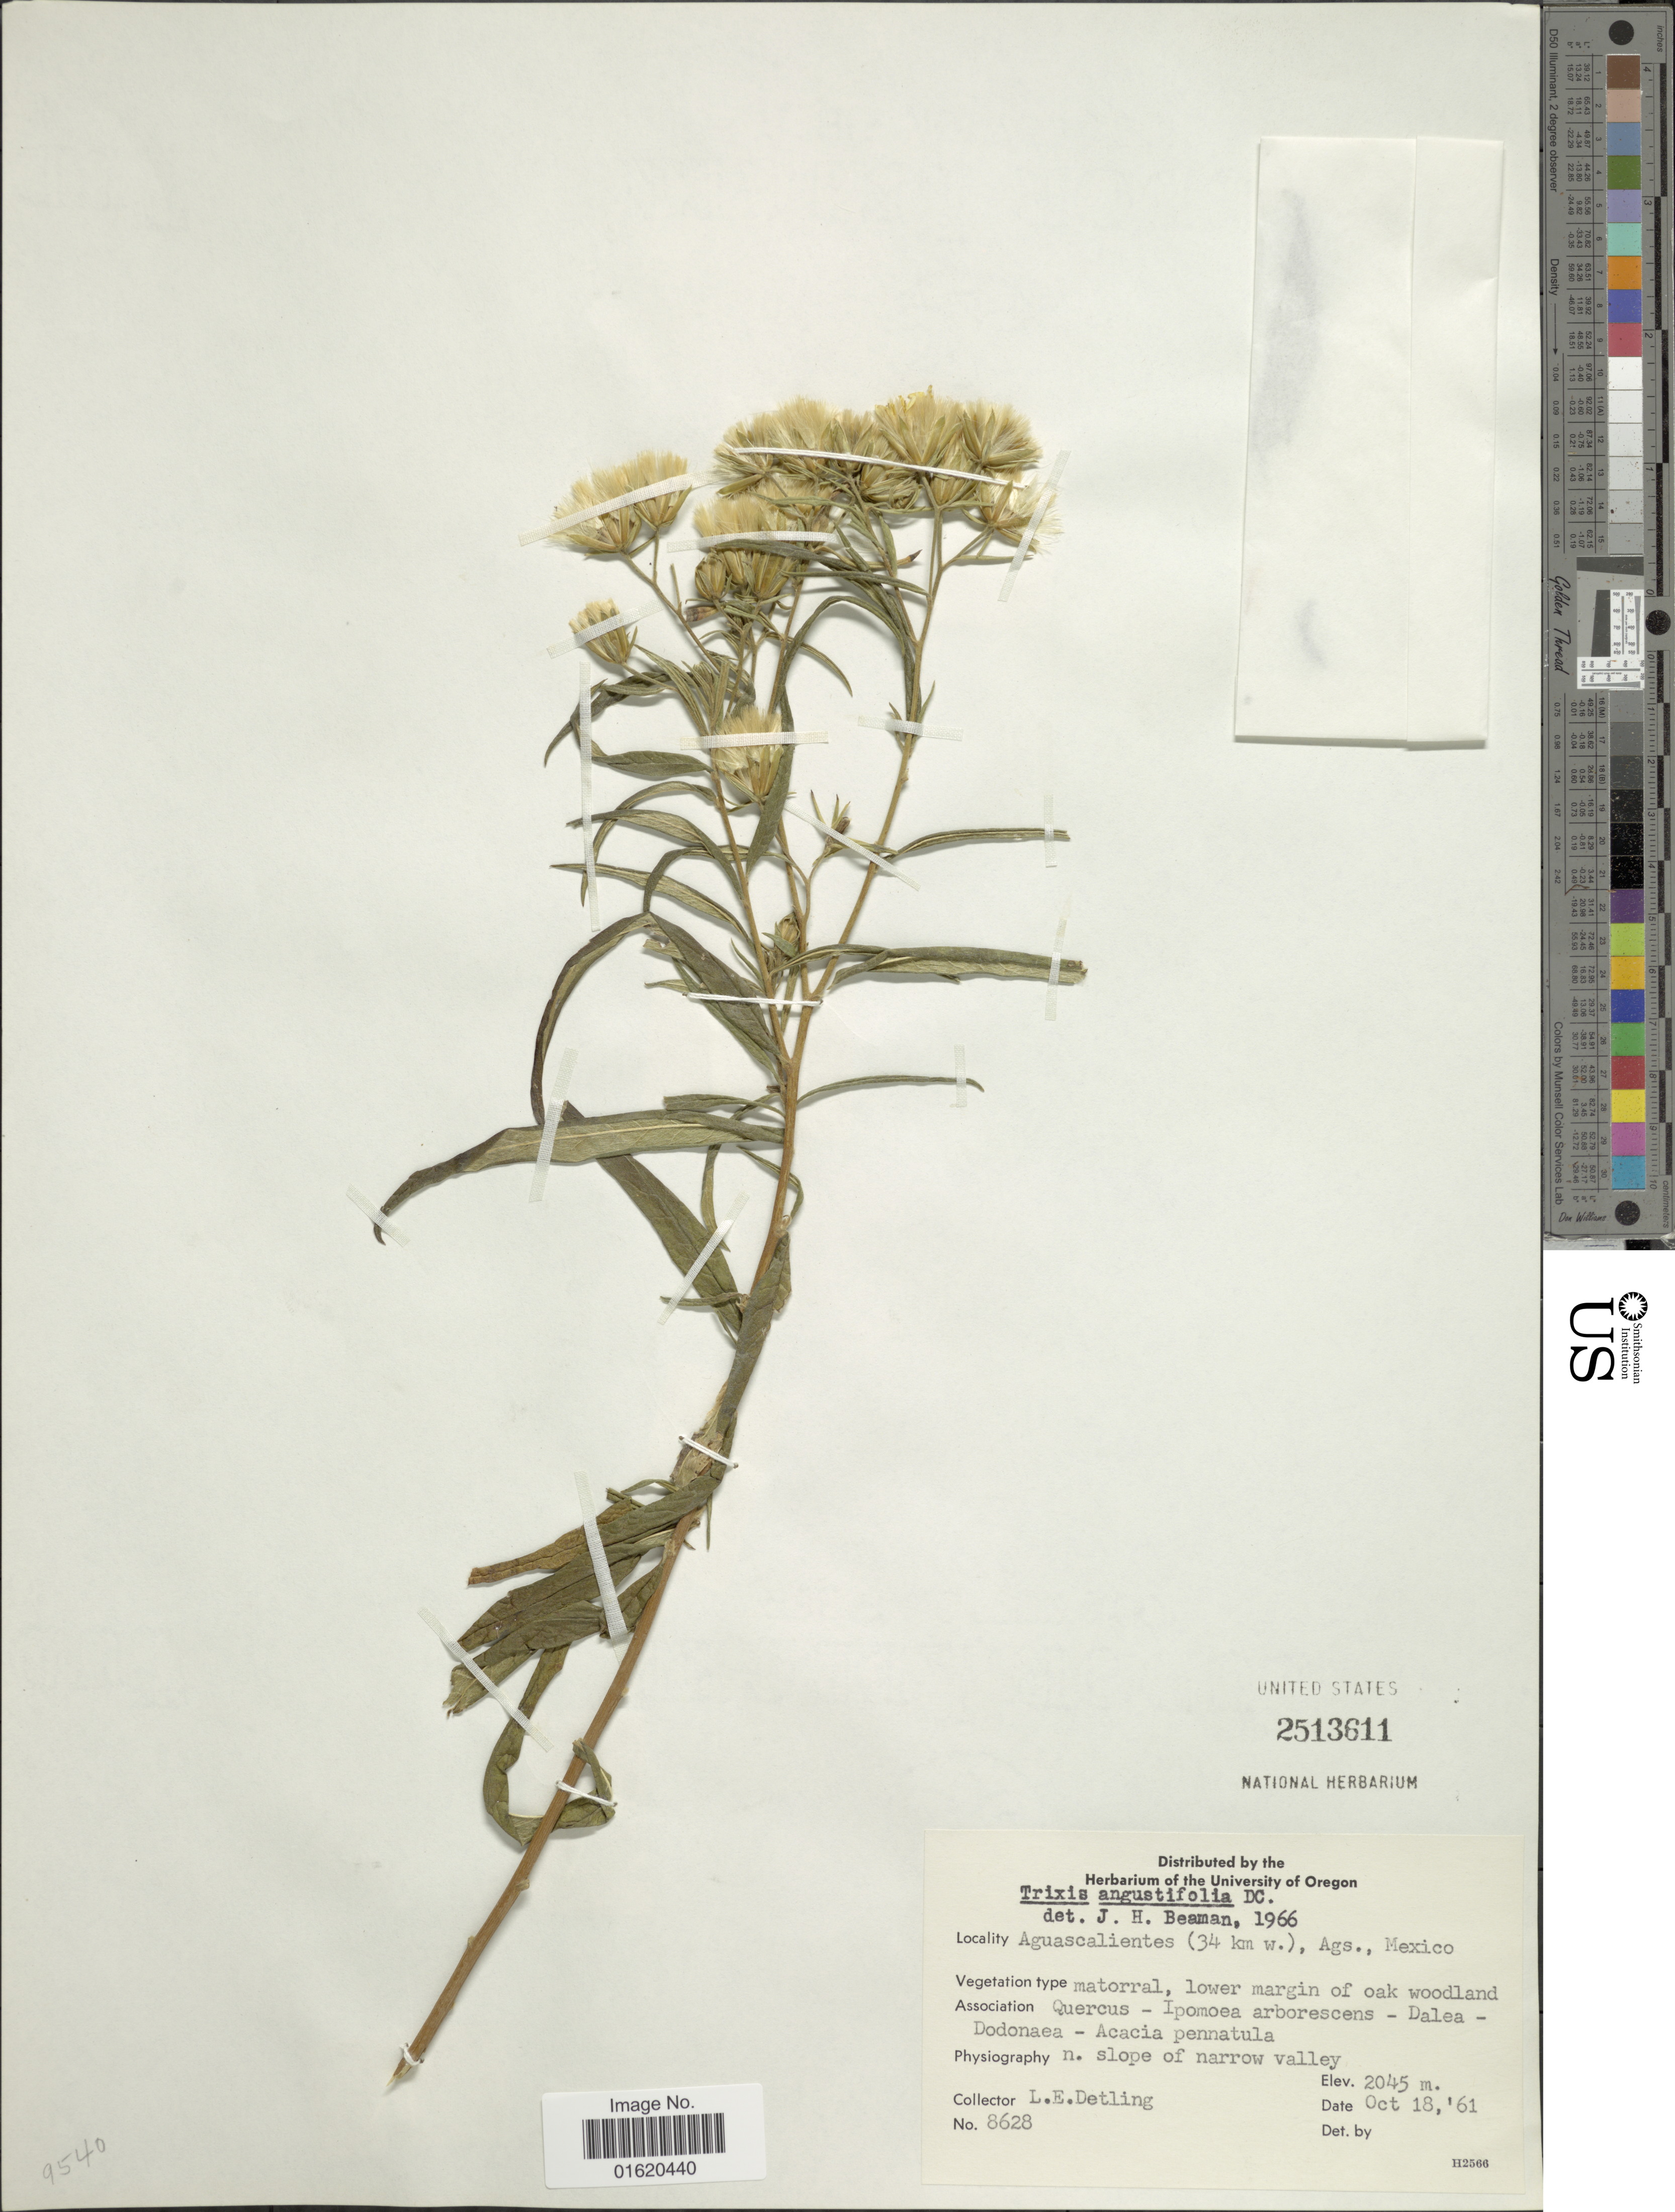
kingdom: Plantae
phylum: Tracheophyta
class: Magnoliopsida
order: Asterales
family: Asteraceae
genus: Trixis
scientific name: Trixis angustifolia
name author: DC.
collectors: L. E. Detling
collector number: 8628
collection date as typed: Transcribed d/m/y: 18/10/61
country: Mexico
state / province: Aguascalientes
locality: (34k km w.) Ags., Mexico, matorral, lower margin of oak woodland, n. slope of narrow valley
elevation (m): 2045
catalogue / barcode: US 2513611